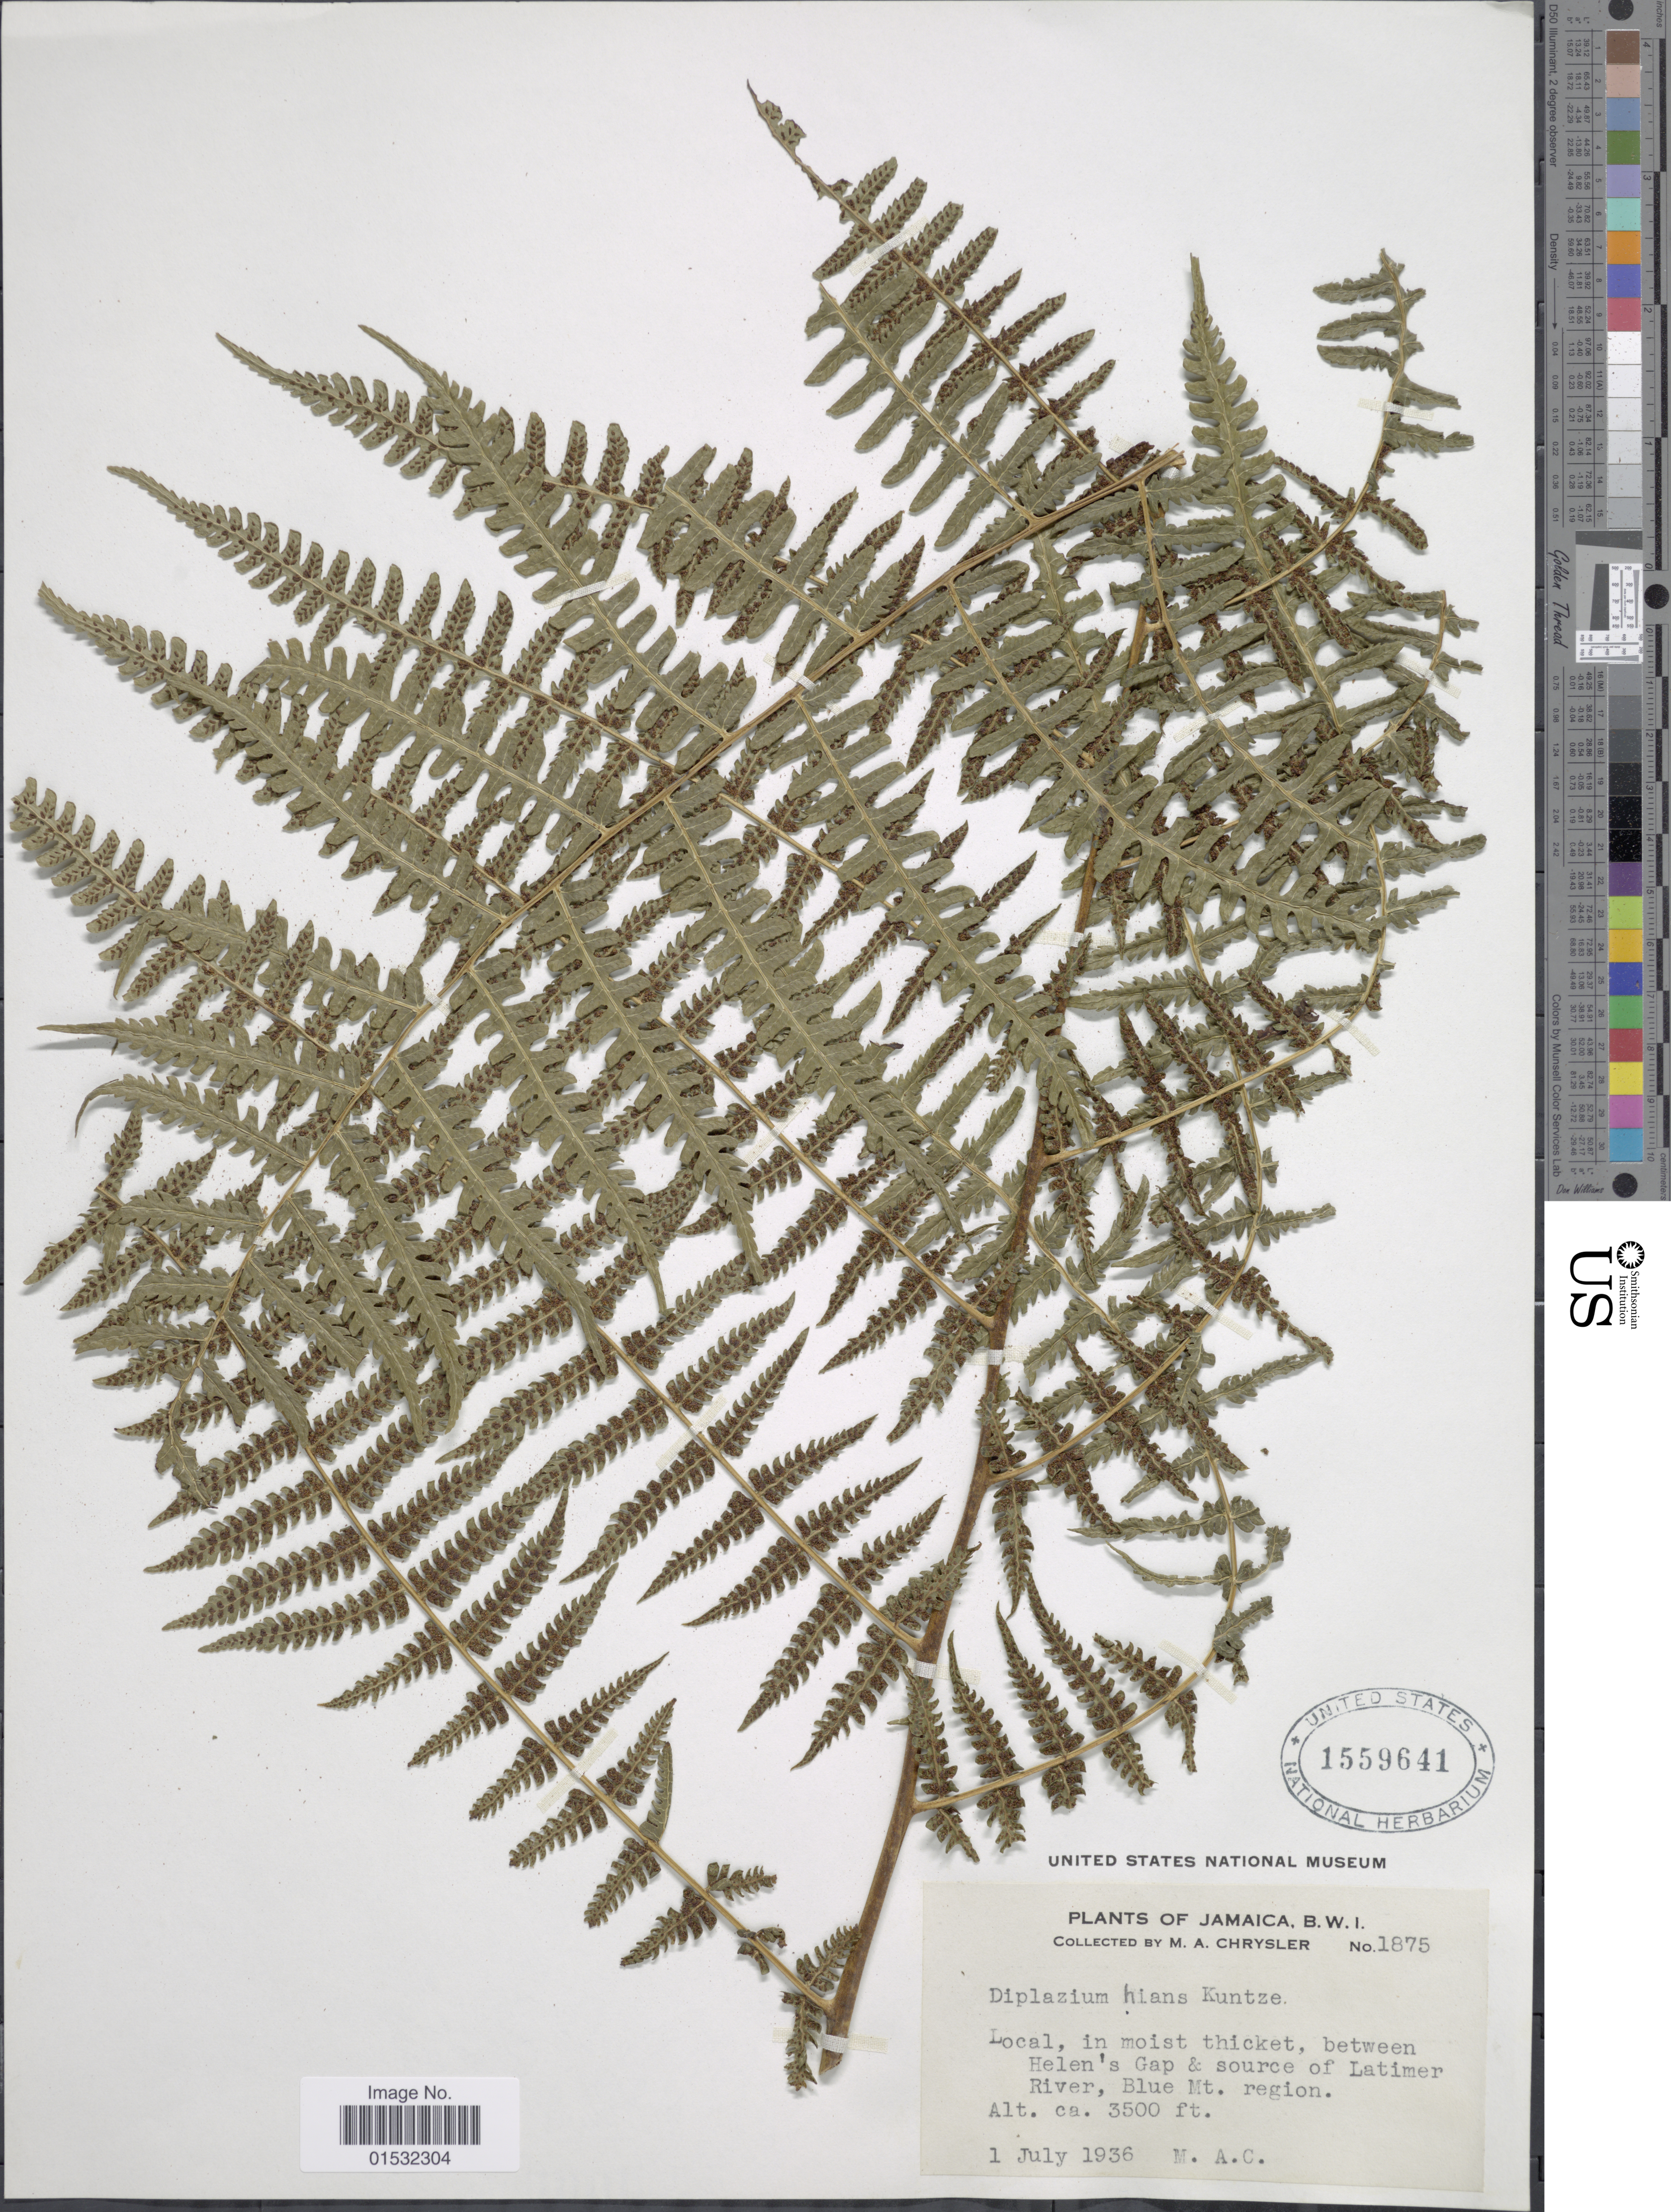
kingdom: Plantae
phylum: Tracheophyta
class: Polypodiopsida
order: Polypodiales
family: Athyriaceae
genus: Diplazium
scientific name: Diplazium fuertesii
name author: Brause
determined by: Sánchez, C.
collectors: M. A. Chrysler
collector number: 1875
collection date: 1936-07-01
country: Jamaica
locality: B. W. I. Between Helen's Gap & source of Latimer River, Blue Mt. region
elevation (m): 1067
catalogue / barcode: US 1559641